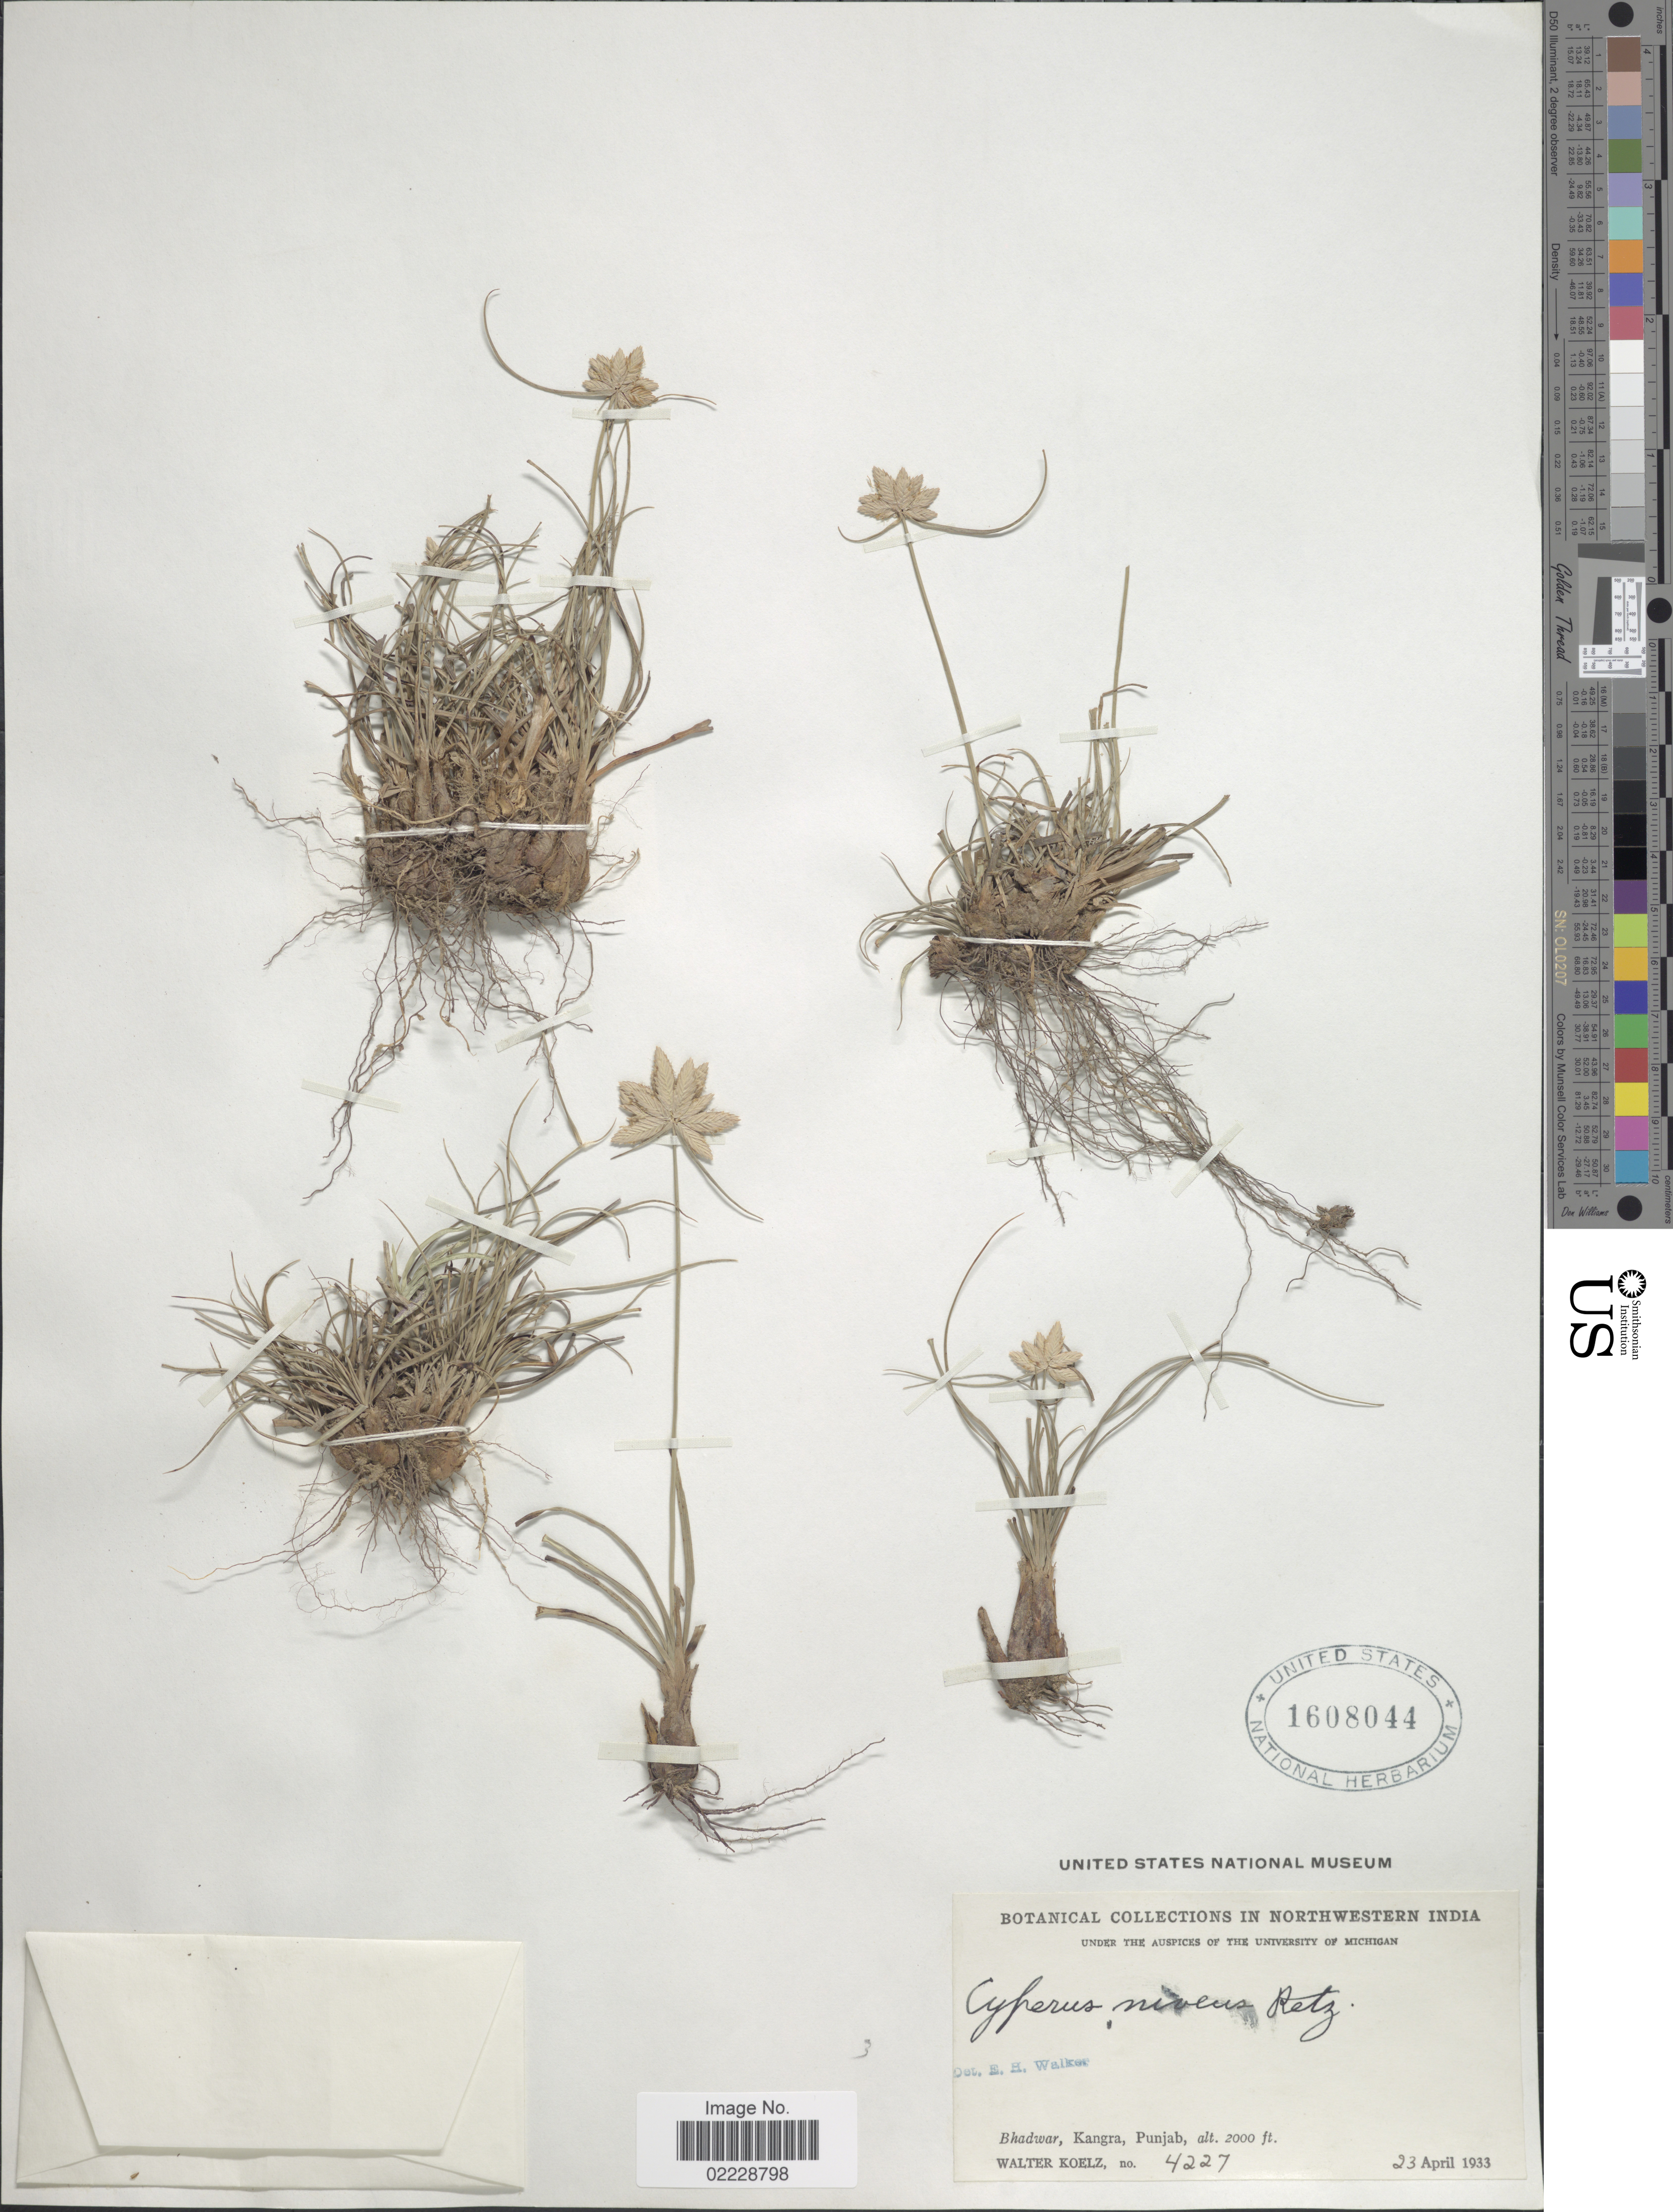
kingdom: Plantae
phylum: Tracheophyta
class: Liliopsida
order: Poales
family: Cyperaceae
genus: Cyperus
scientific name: Cyperus niveus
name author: Retz.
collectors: W. N. Koelz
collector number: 4227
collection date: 1933-04-23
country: India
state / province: Punjab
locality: Northwestern India, Badwar, Kangra, Punjab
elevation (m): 610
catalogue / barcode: US 1608044